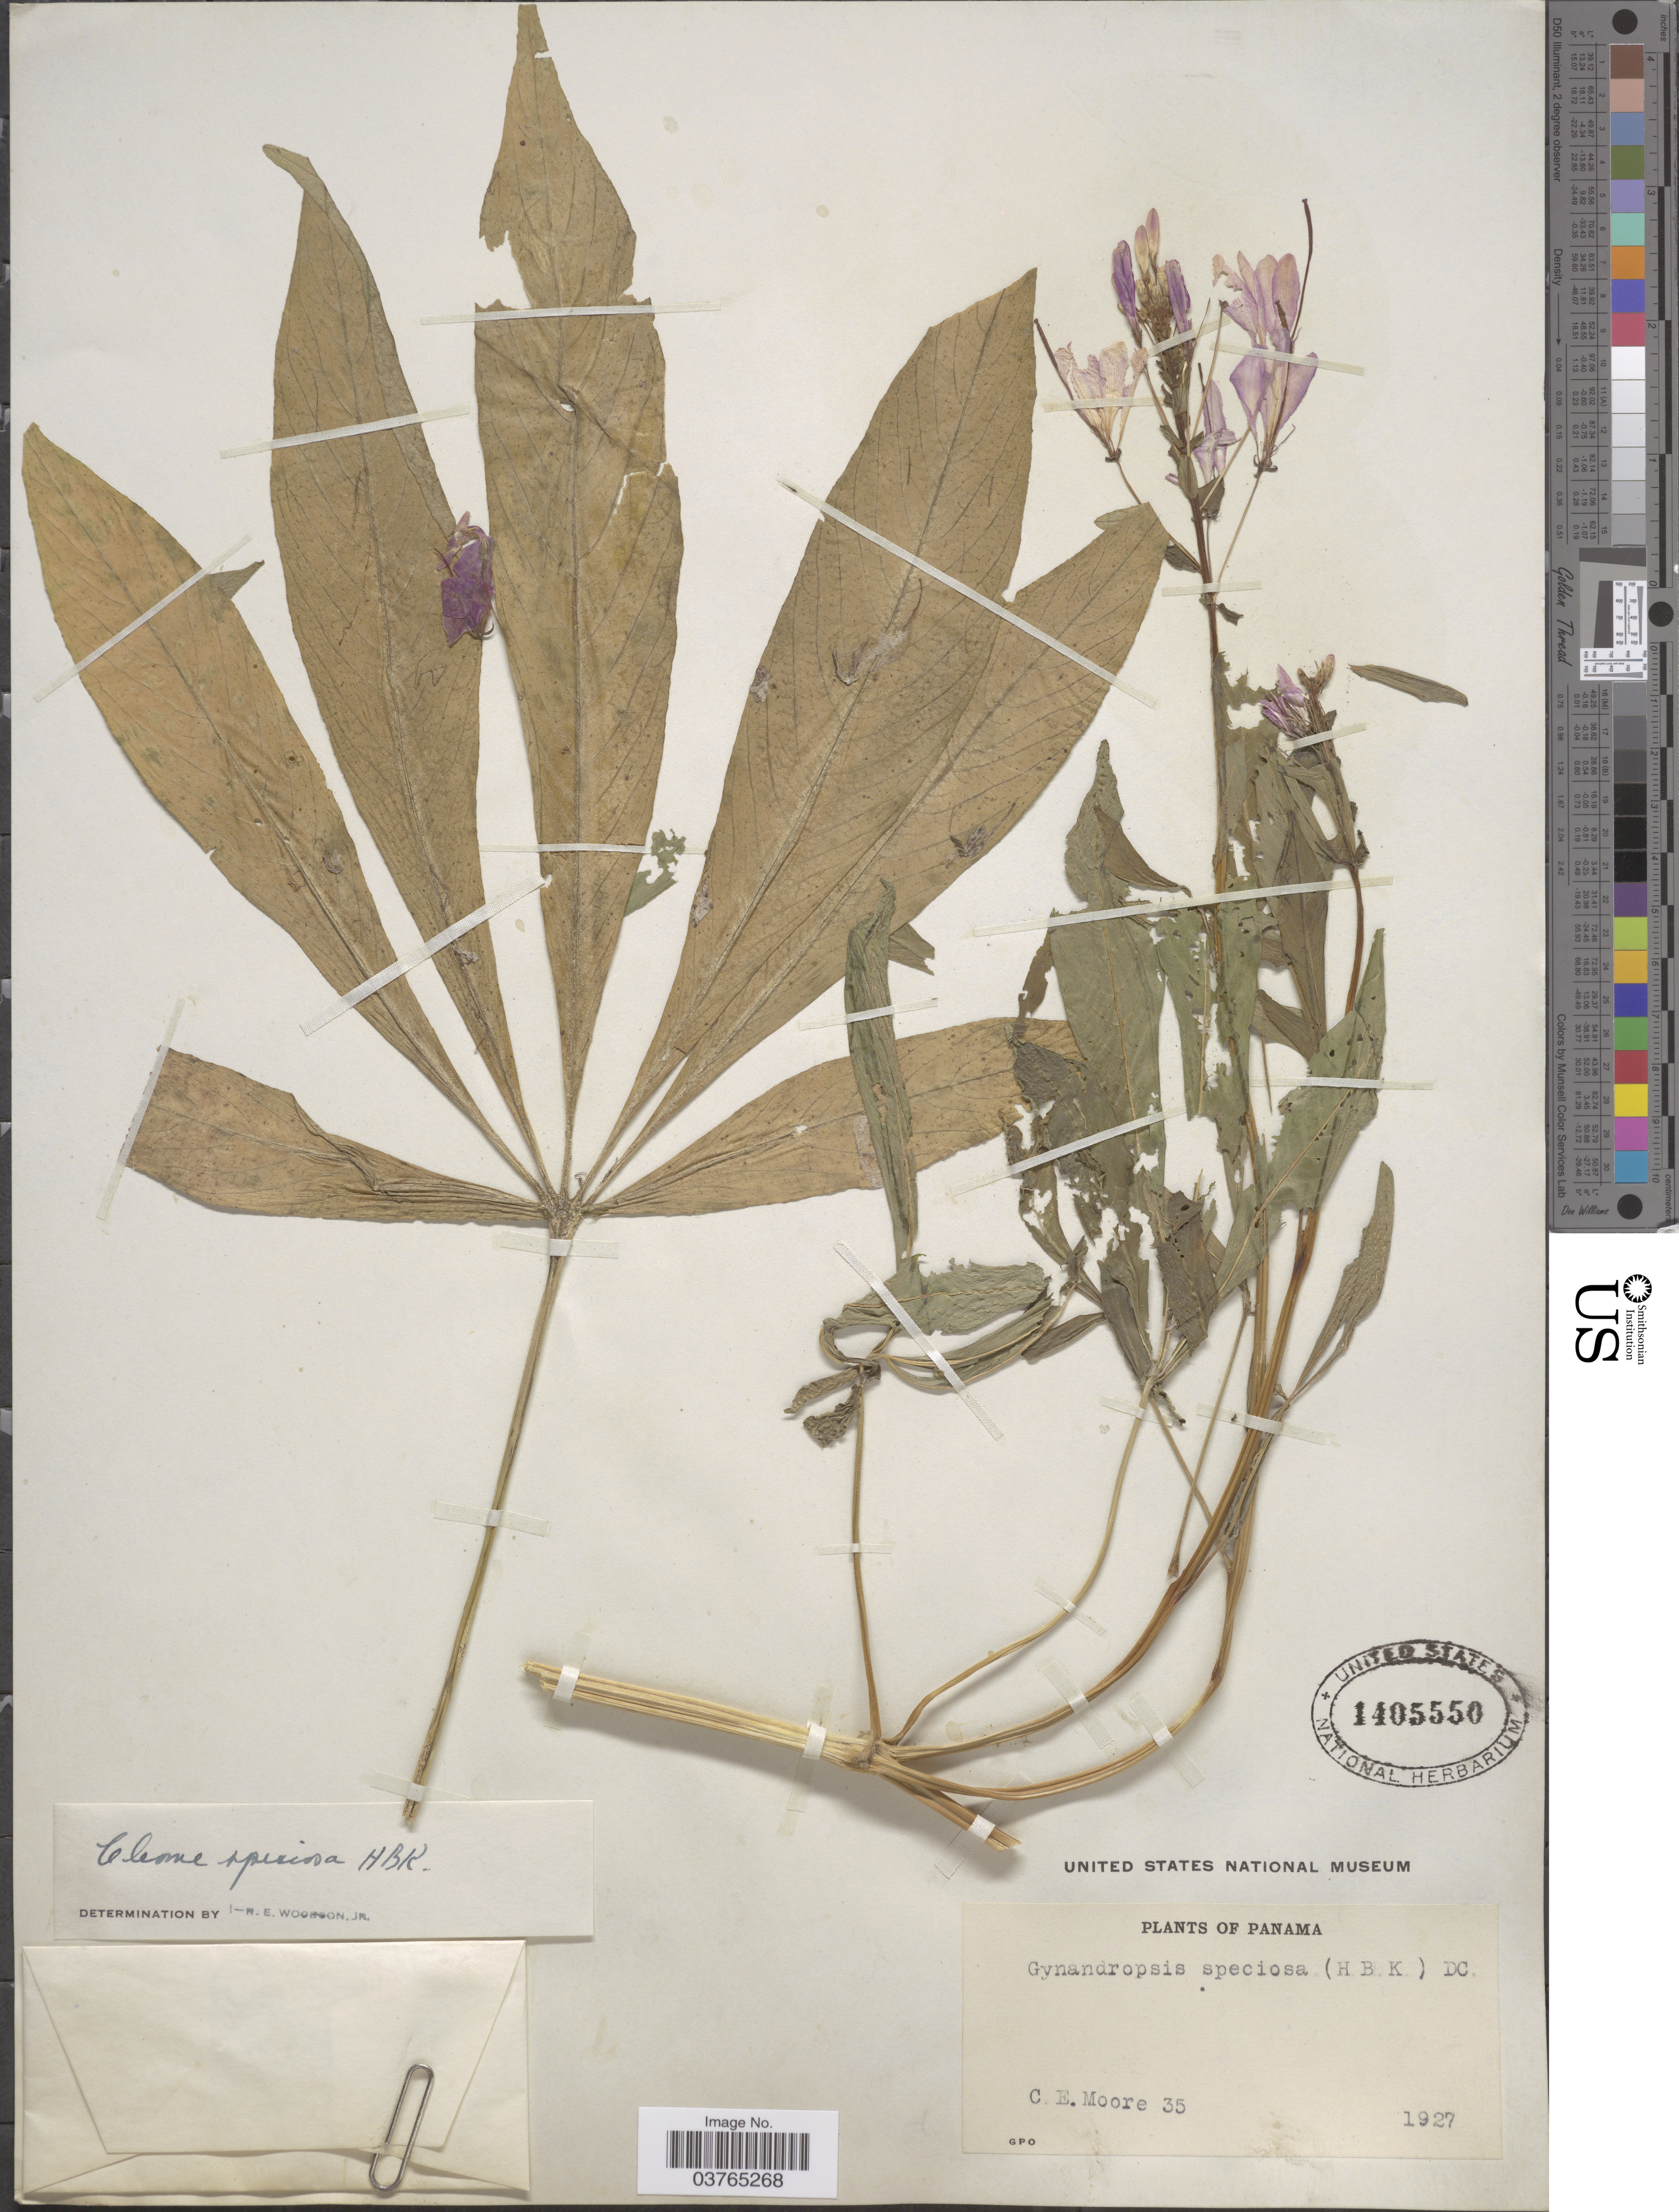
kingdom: Plantae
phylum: Tracheophyta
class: Magnoliopsida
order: Brassicales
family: Cleomaceae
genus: Cleoserrata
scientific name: Cleoserrata speciosa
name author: (Raf.) Iltis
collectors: C. Moore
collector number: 35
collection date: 1927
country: Panama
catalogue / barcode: US 1405550